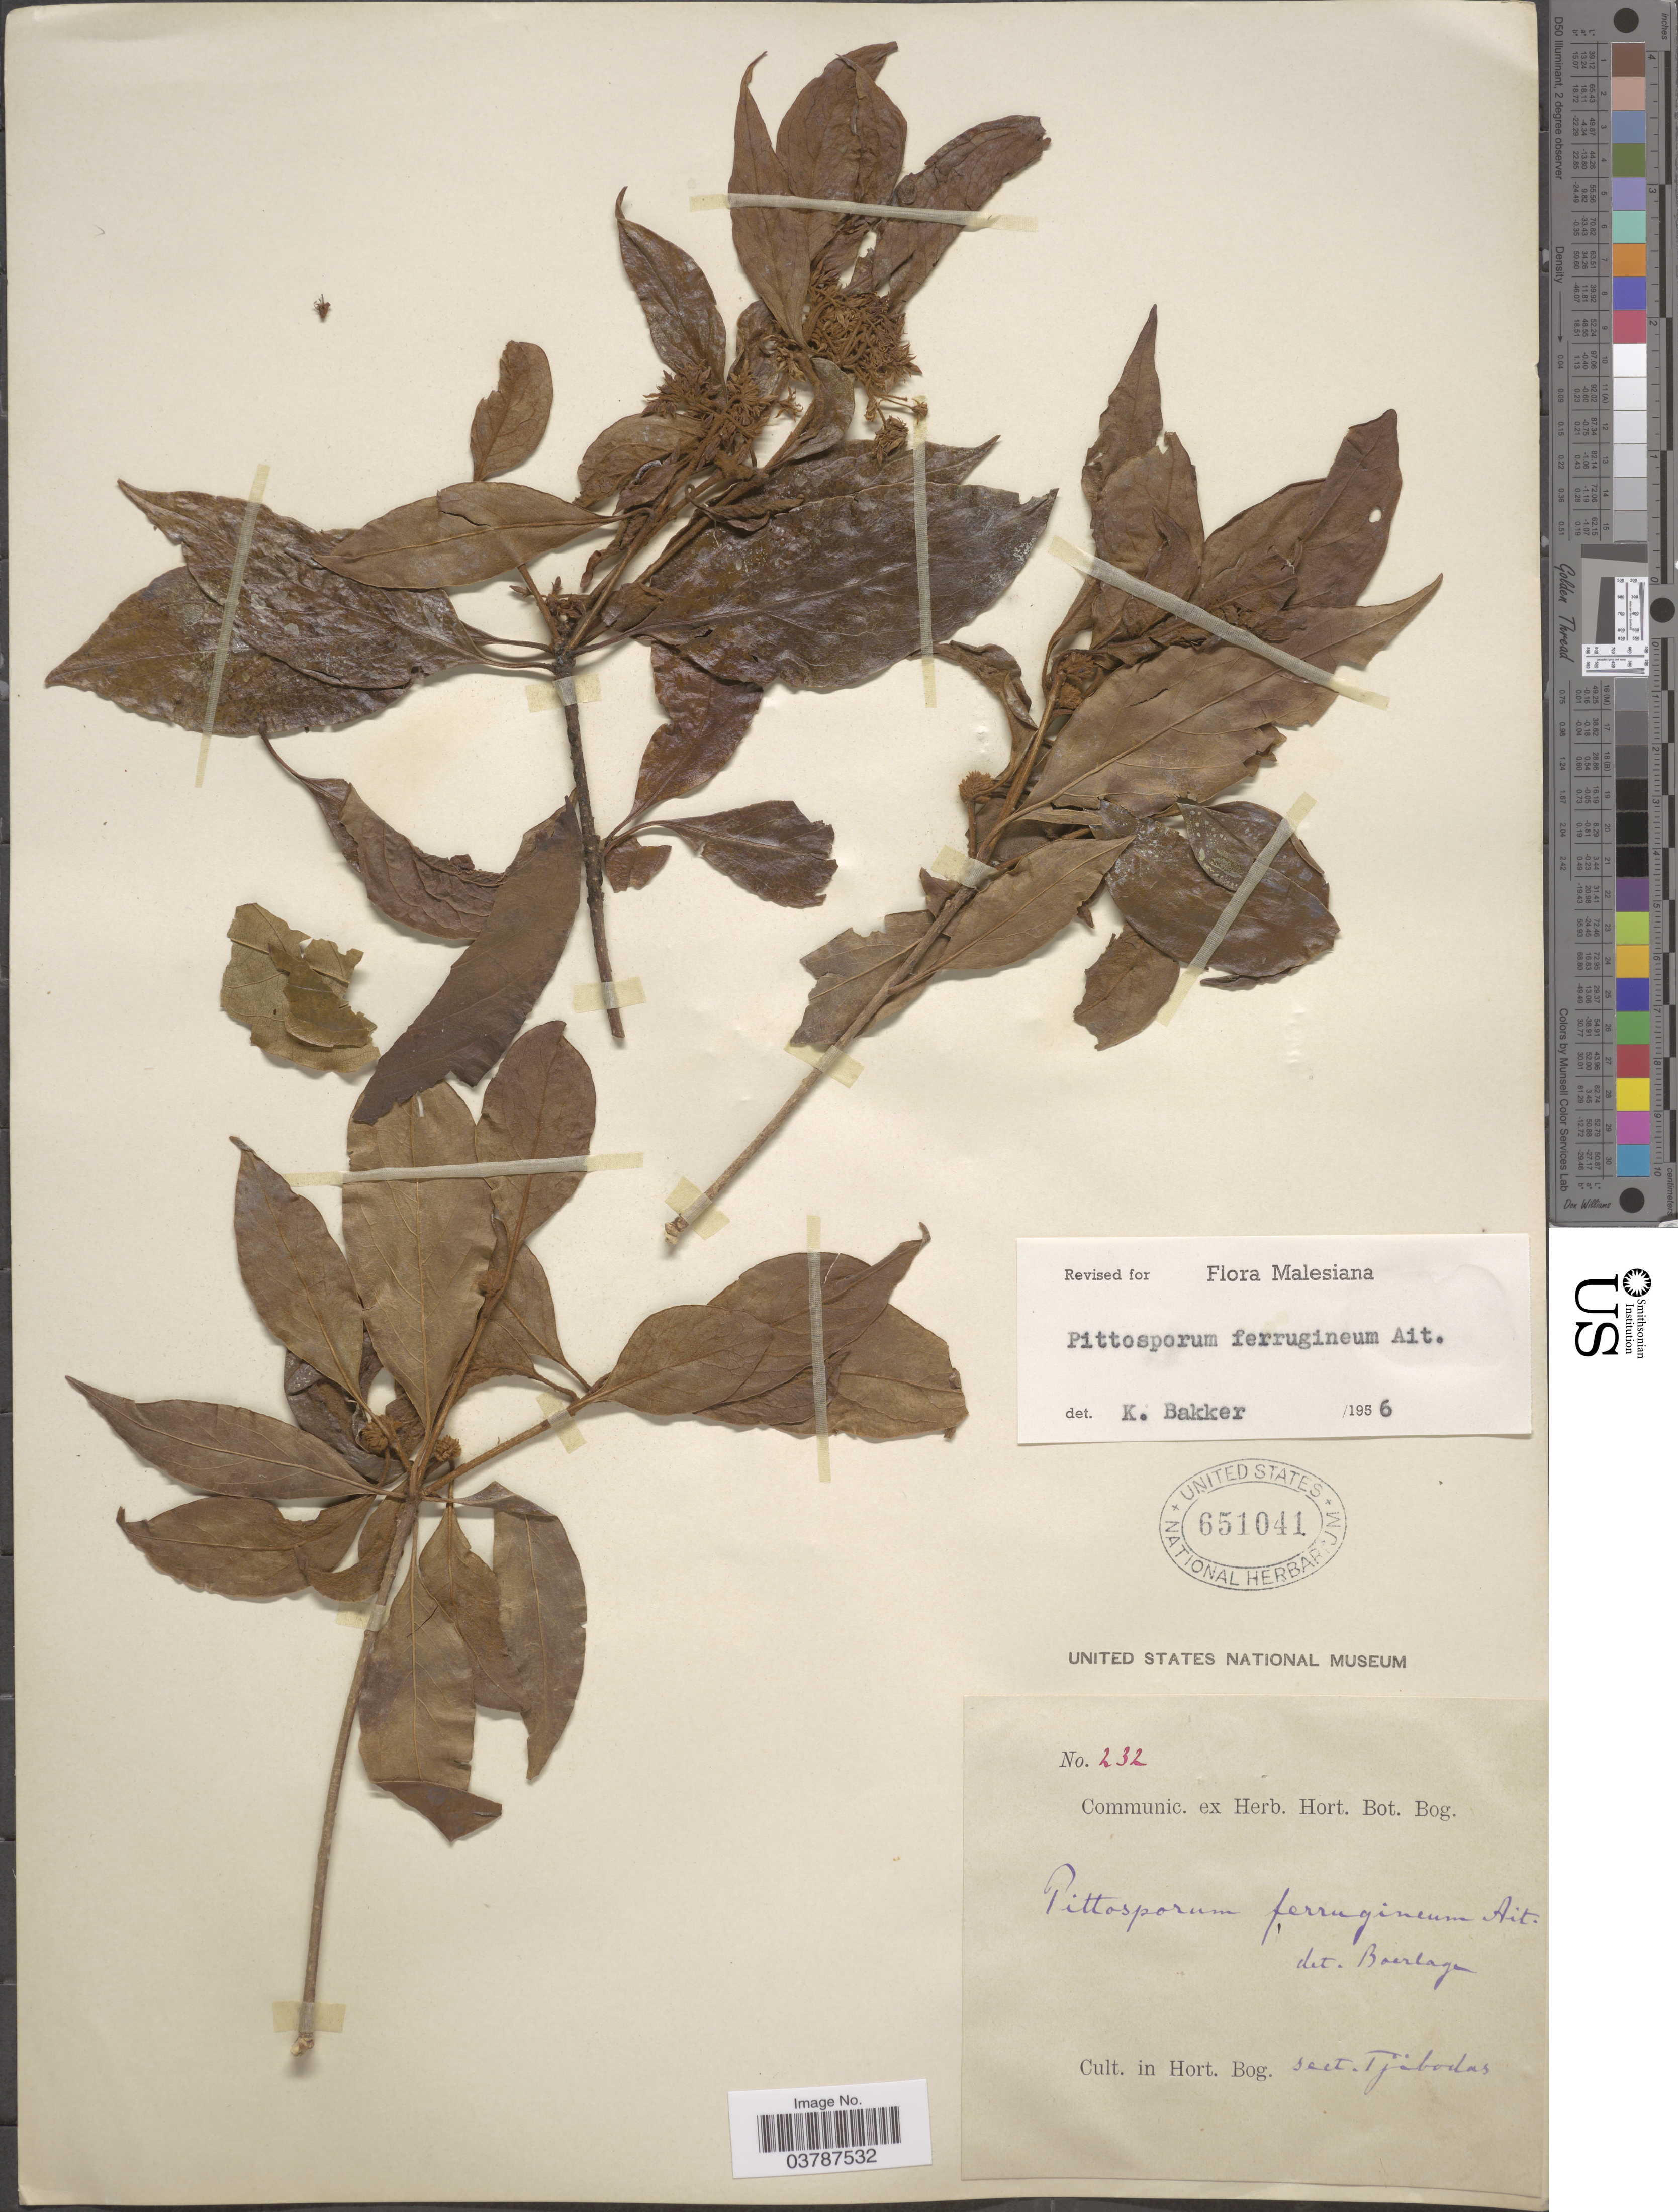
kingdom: Plantae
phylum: Tracheophyta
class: Magnoliopsida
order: Apiales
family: Pittosporaceae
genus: Pittosporum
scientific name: Pittosporum ferrugineum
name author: Dryand. ex Aiton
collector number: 232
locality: In Hort. Bog. sect. Tjibodas.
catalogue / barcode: US 651041